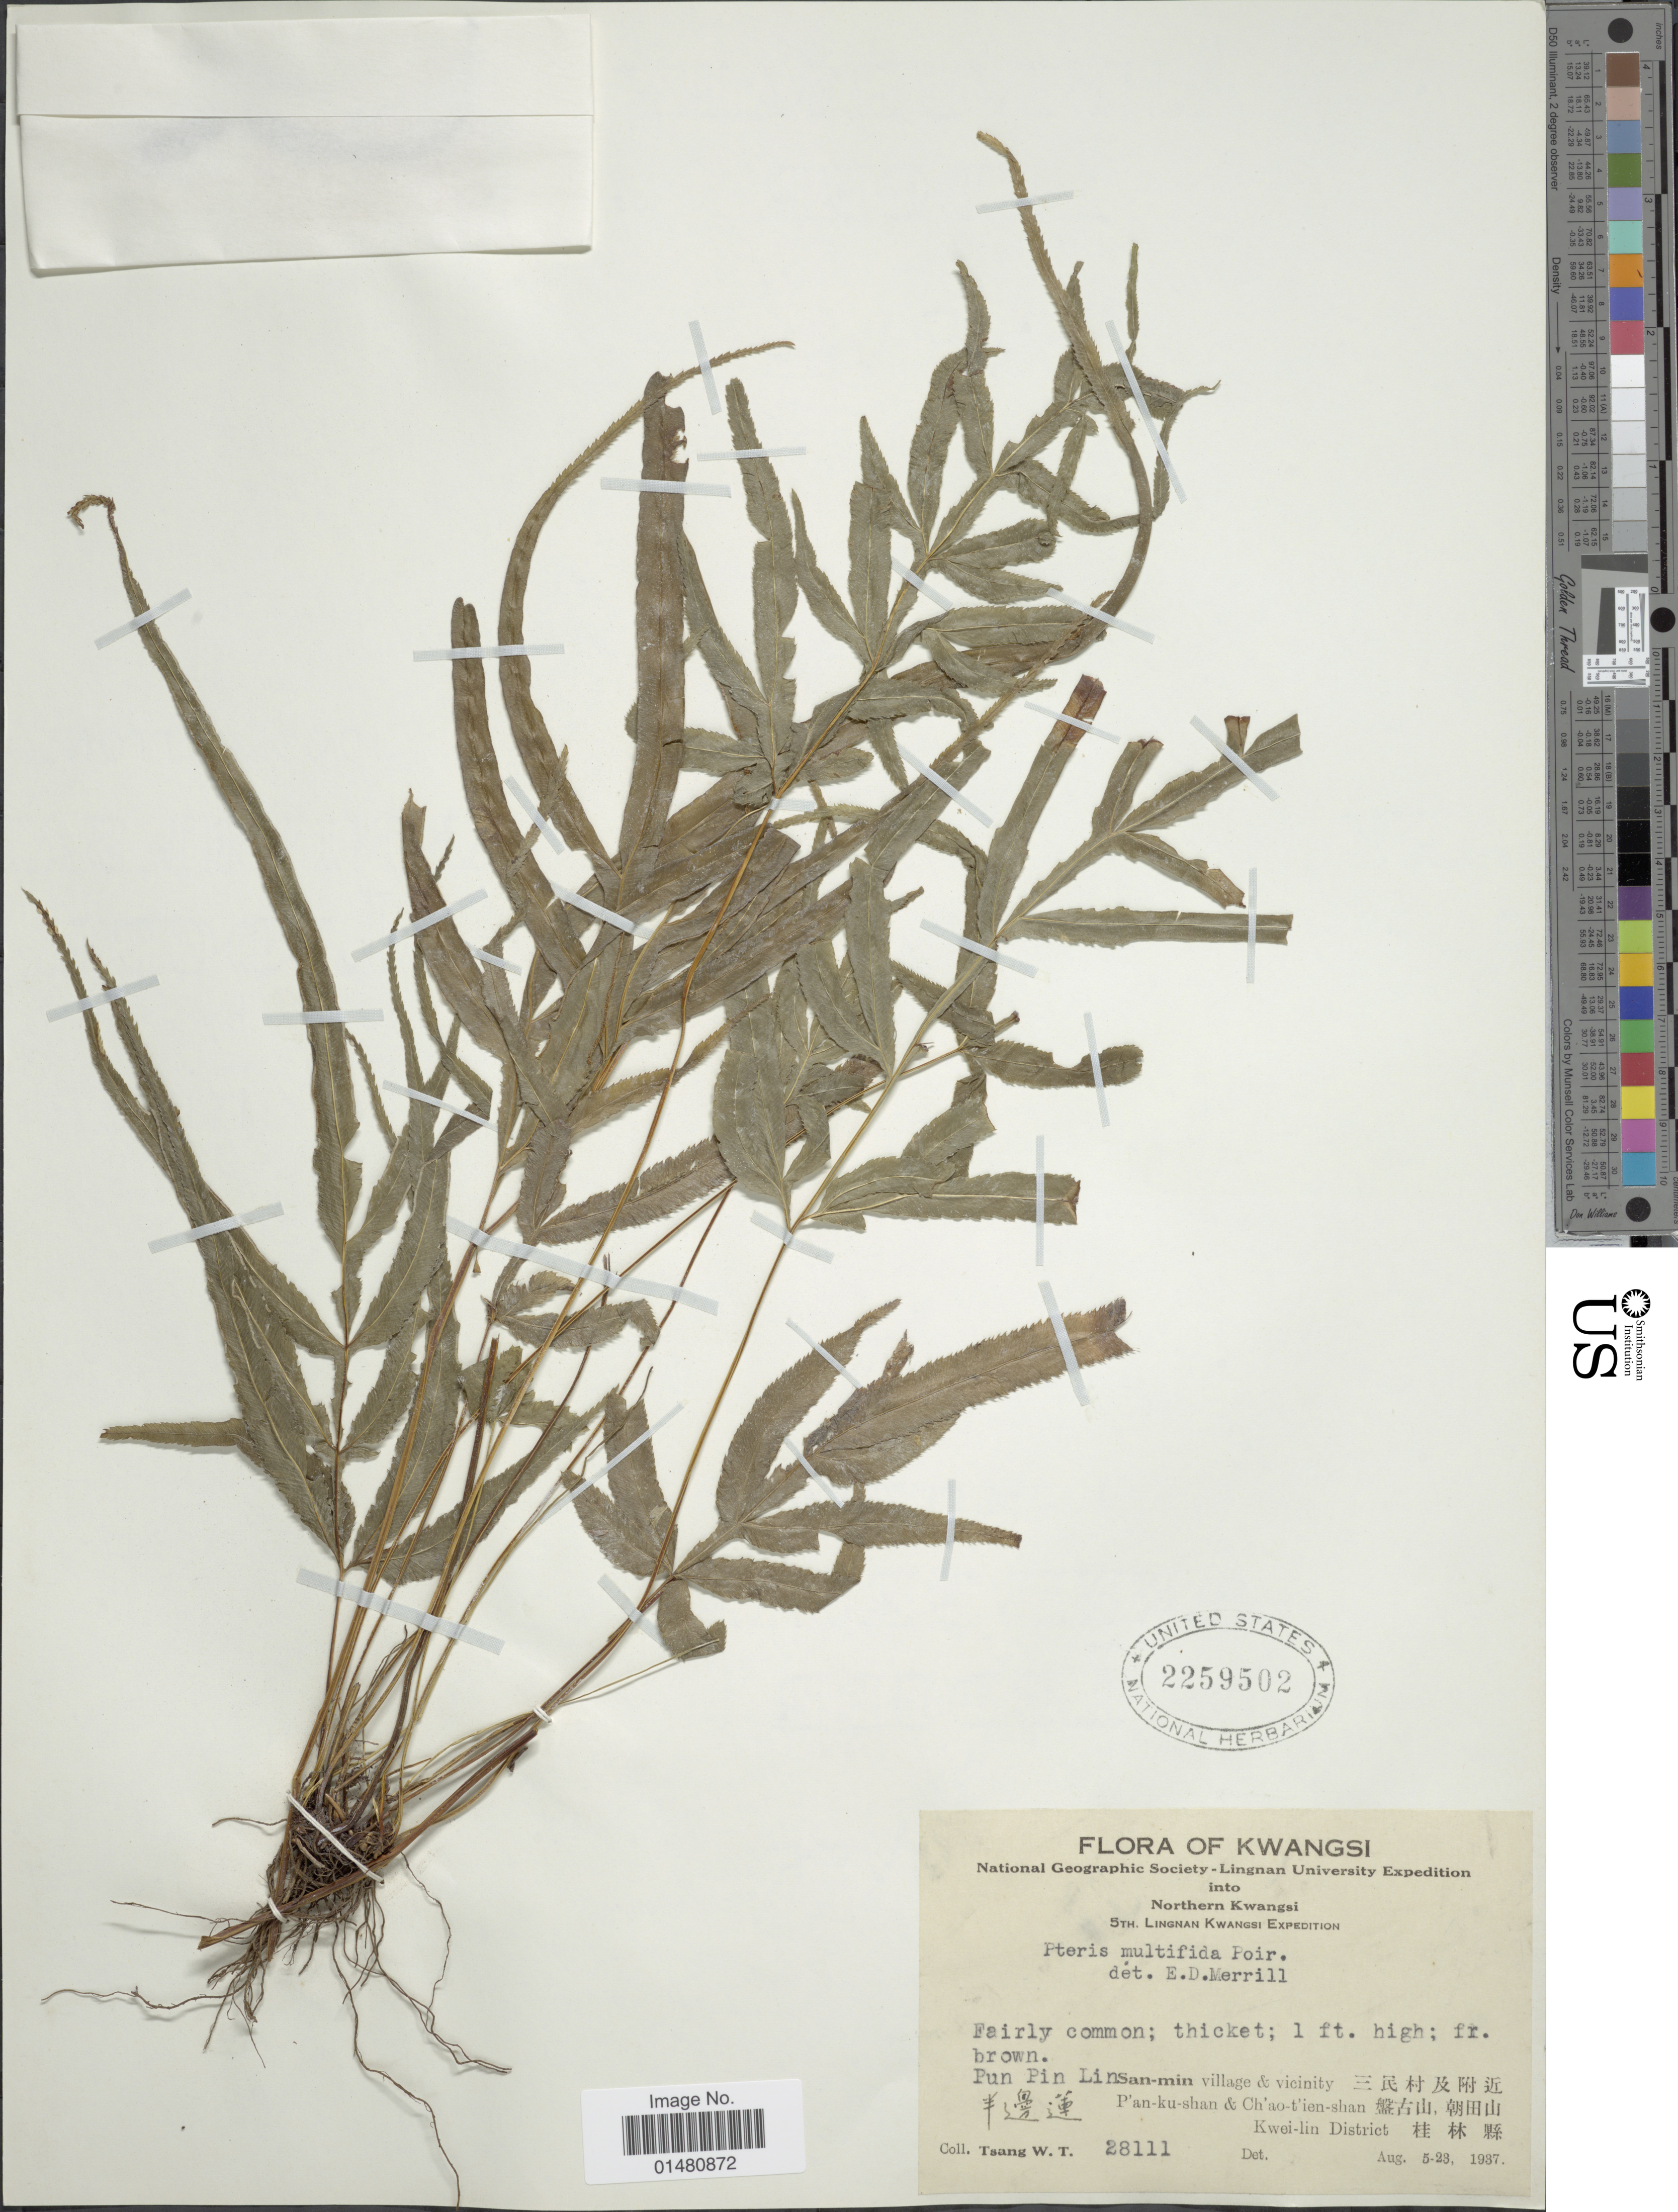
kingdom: Plantae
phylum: Tracheophyta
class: Polypodiopsida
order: Polypodiales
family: Pteridaceae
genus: Pteris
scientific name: Pteris multifida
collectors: W. T. Tsang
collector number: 28111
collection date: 1937-08-05/1937-08-23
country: China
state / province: Guangxi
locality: Kwasi,pun Pin Lin, San-min village & vicinity, P'an-ku-shan & Ch'ao-t'ien-shan, Kwei-lin District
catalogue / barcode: US 2259502